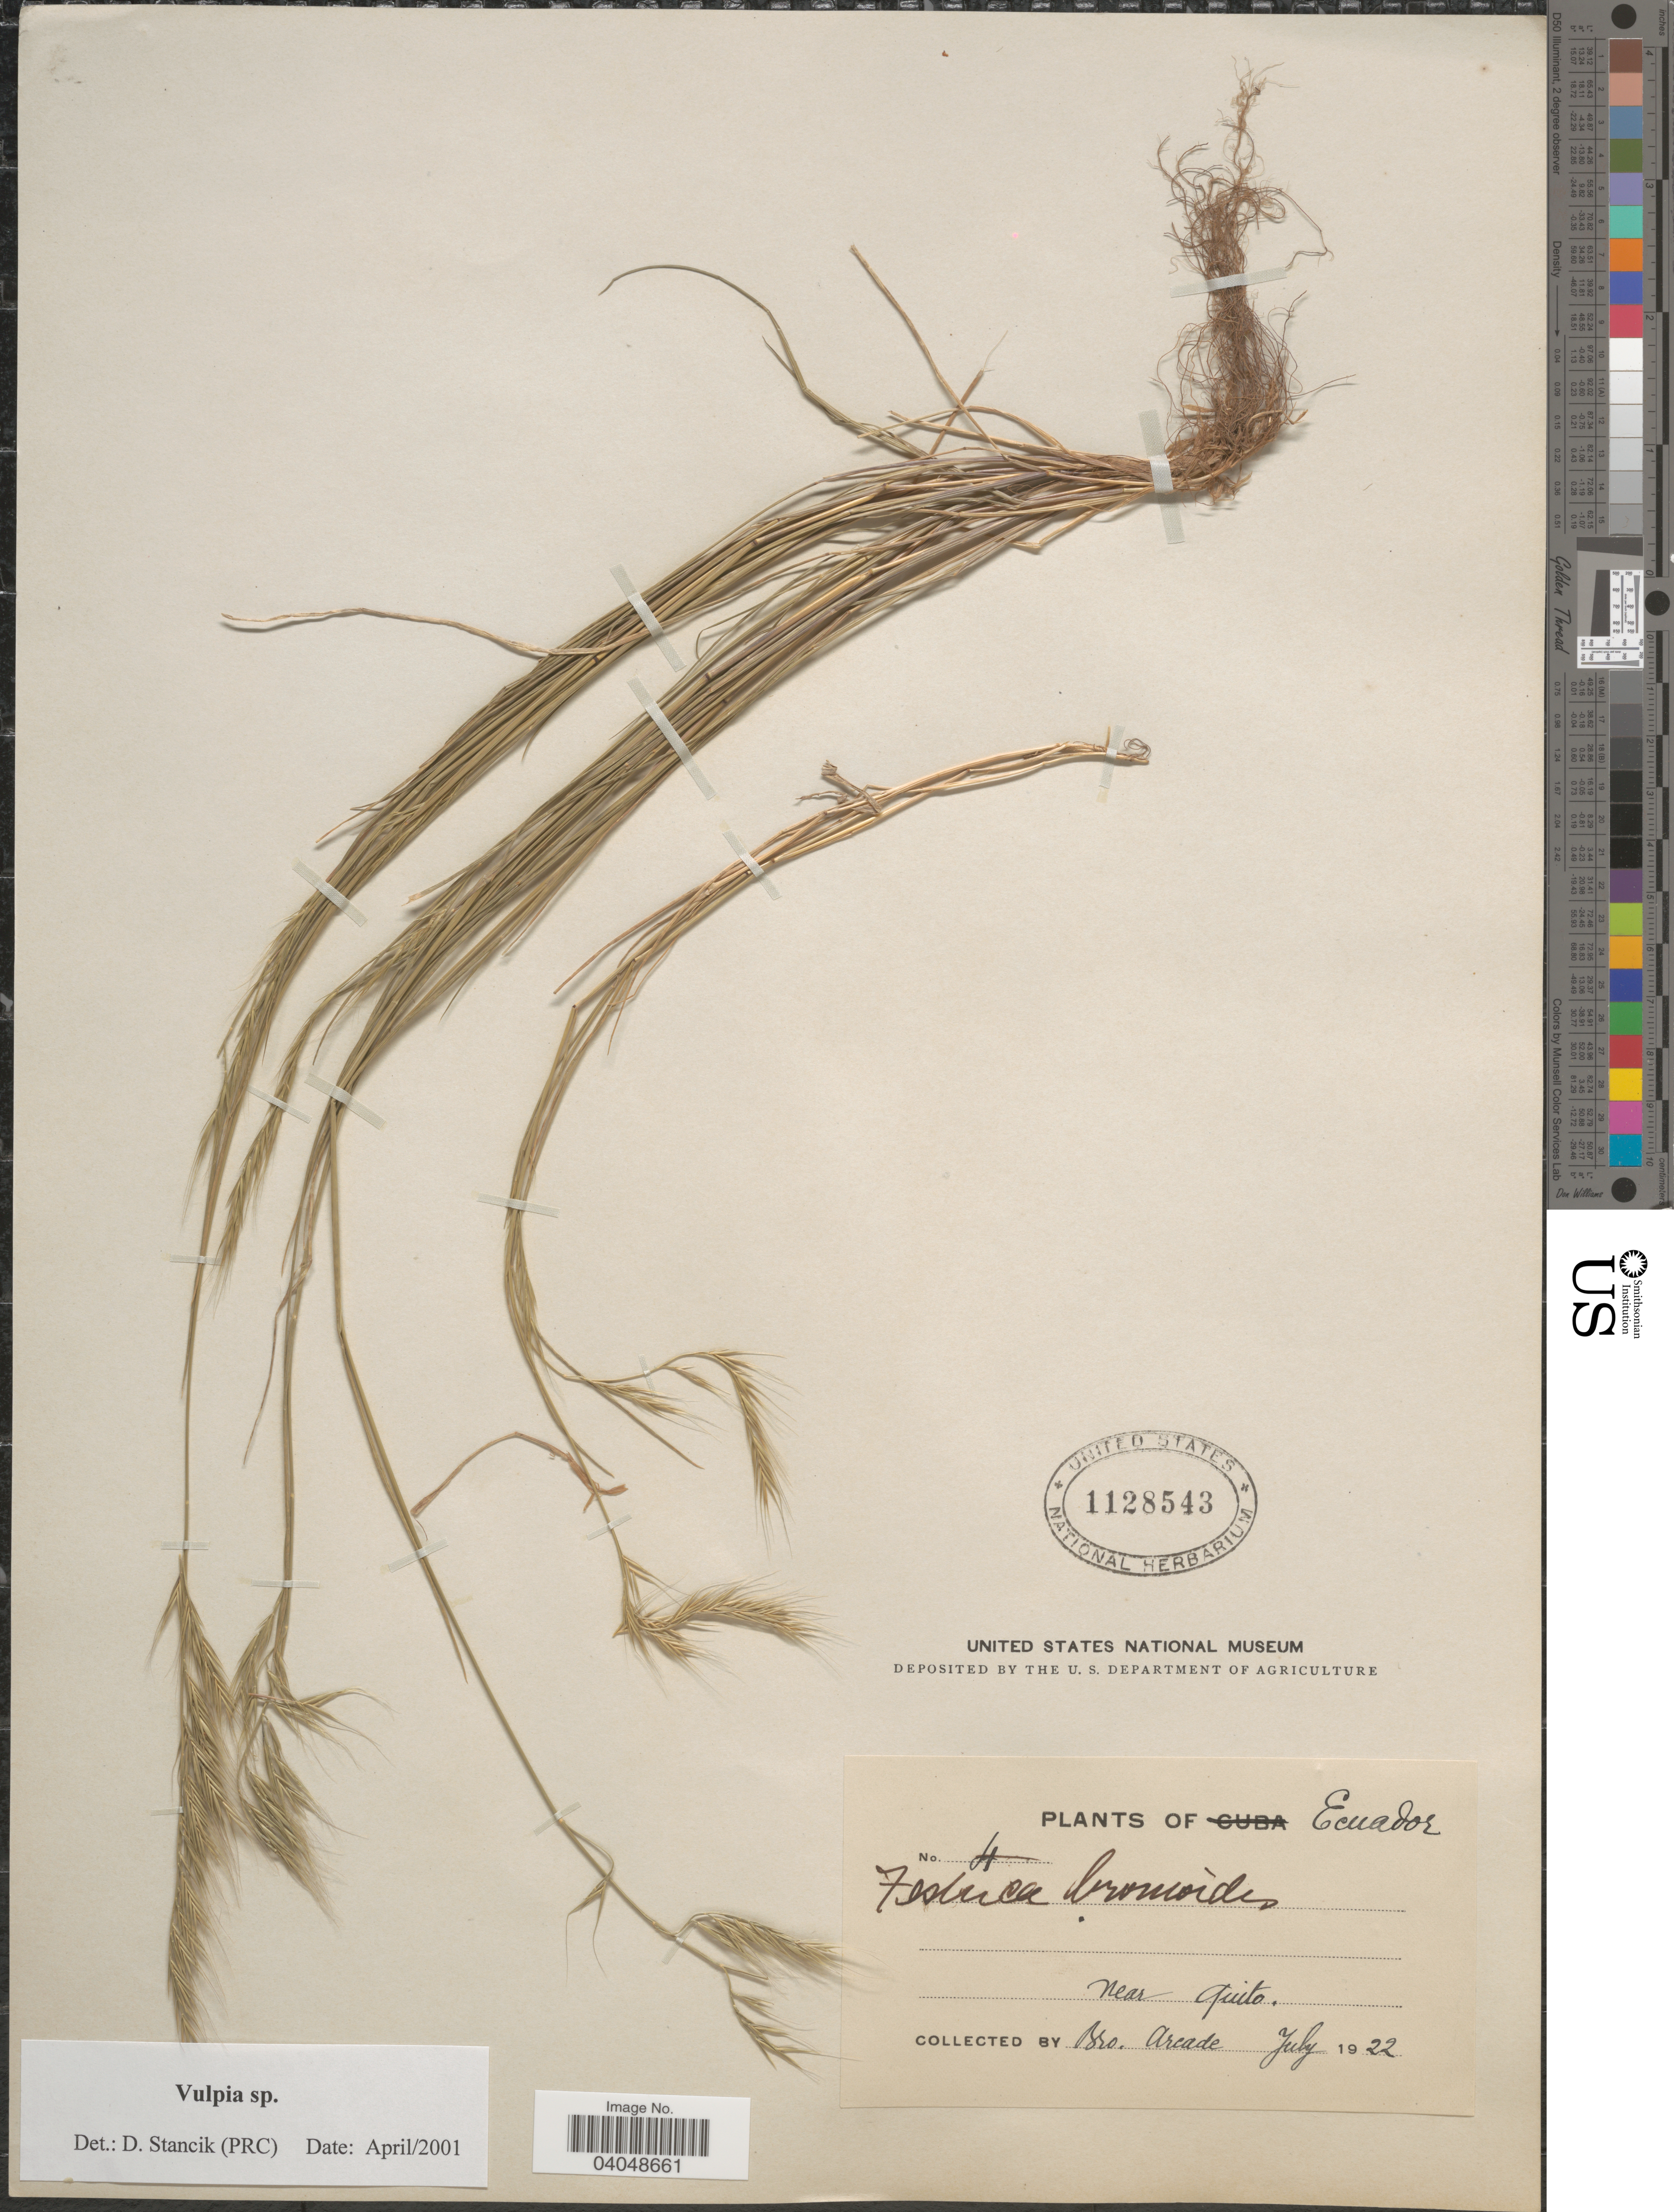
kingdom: Plantae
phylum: Tracheophyta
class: Liliopsida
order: Poales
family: Poaceae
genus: Festuca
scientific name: Festuca sp.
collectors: Arcade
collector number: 4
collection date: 1922-07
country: Ecuador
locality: Near Quito.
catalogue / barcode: US 1128543